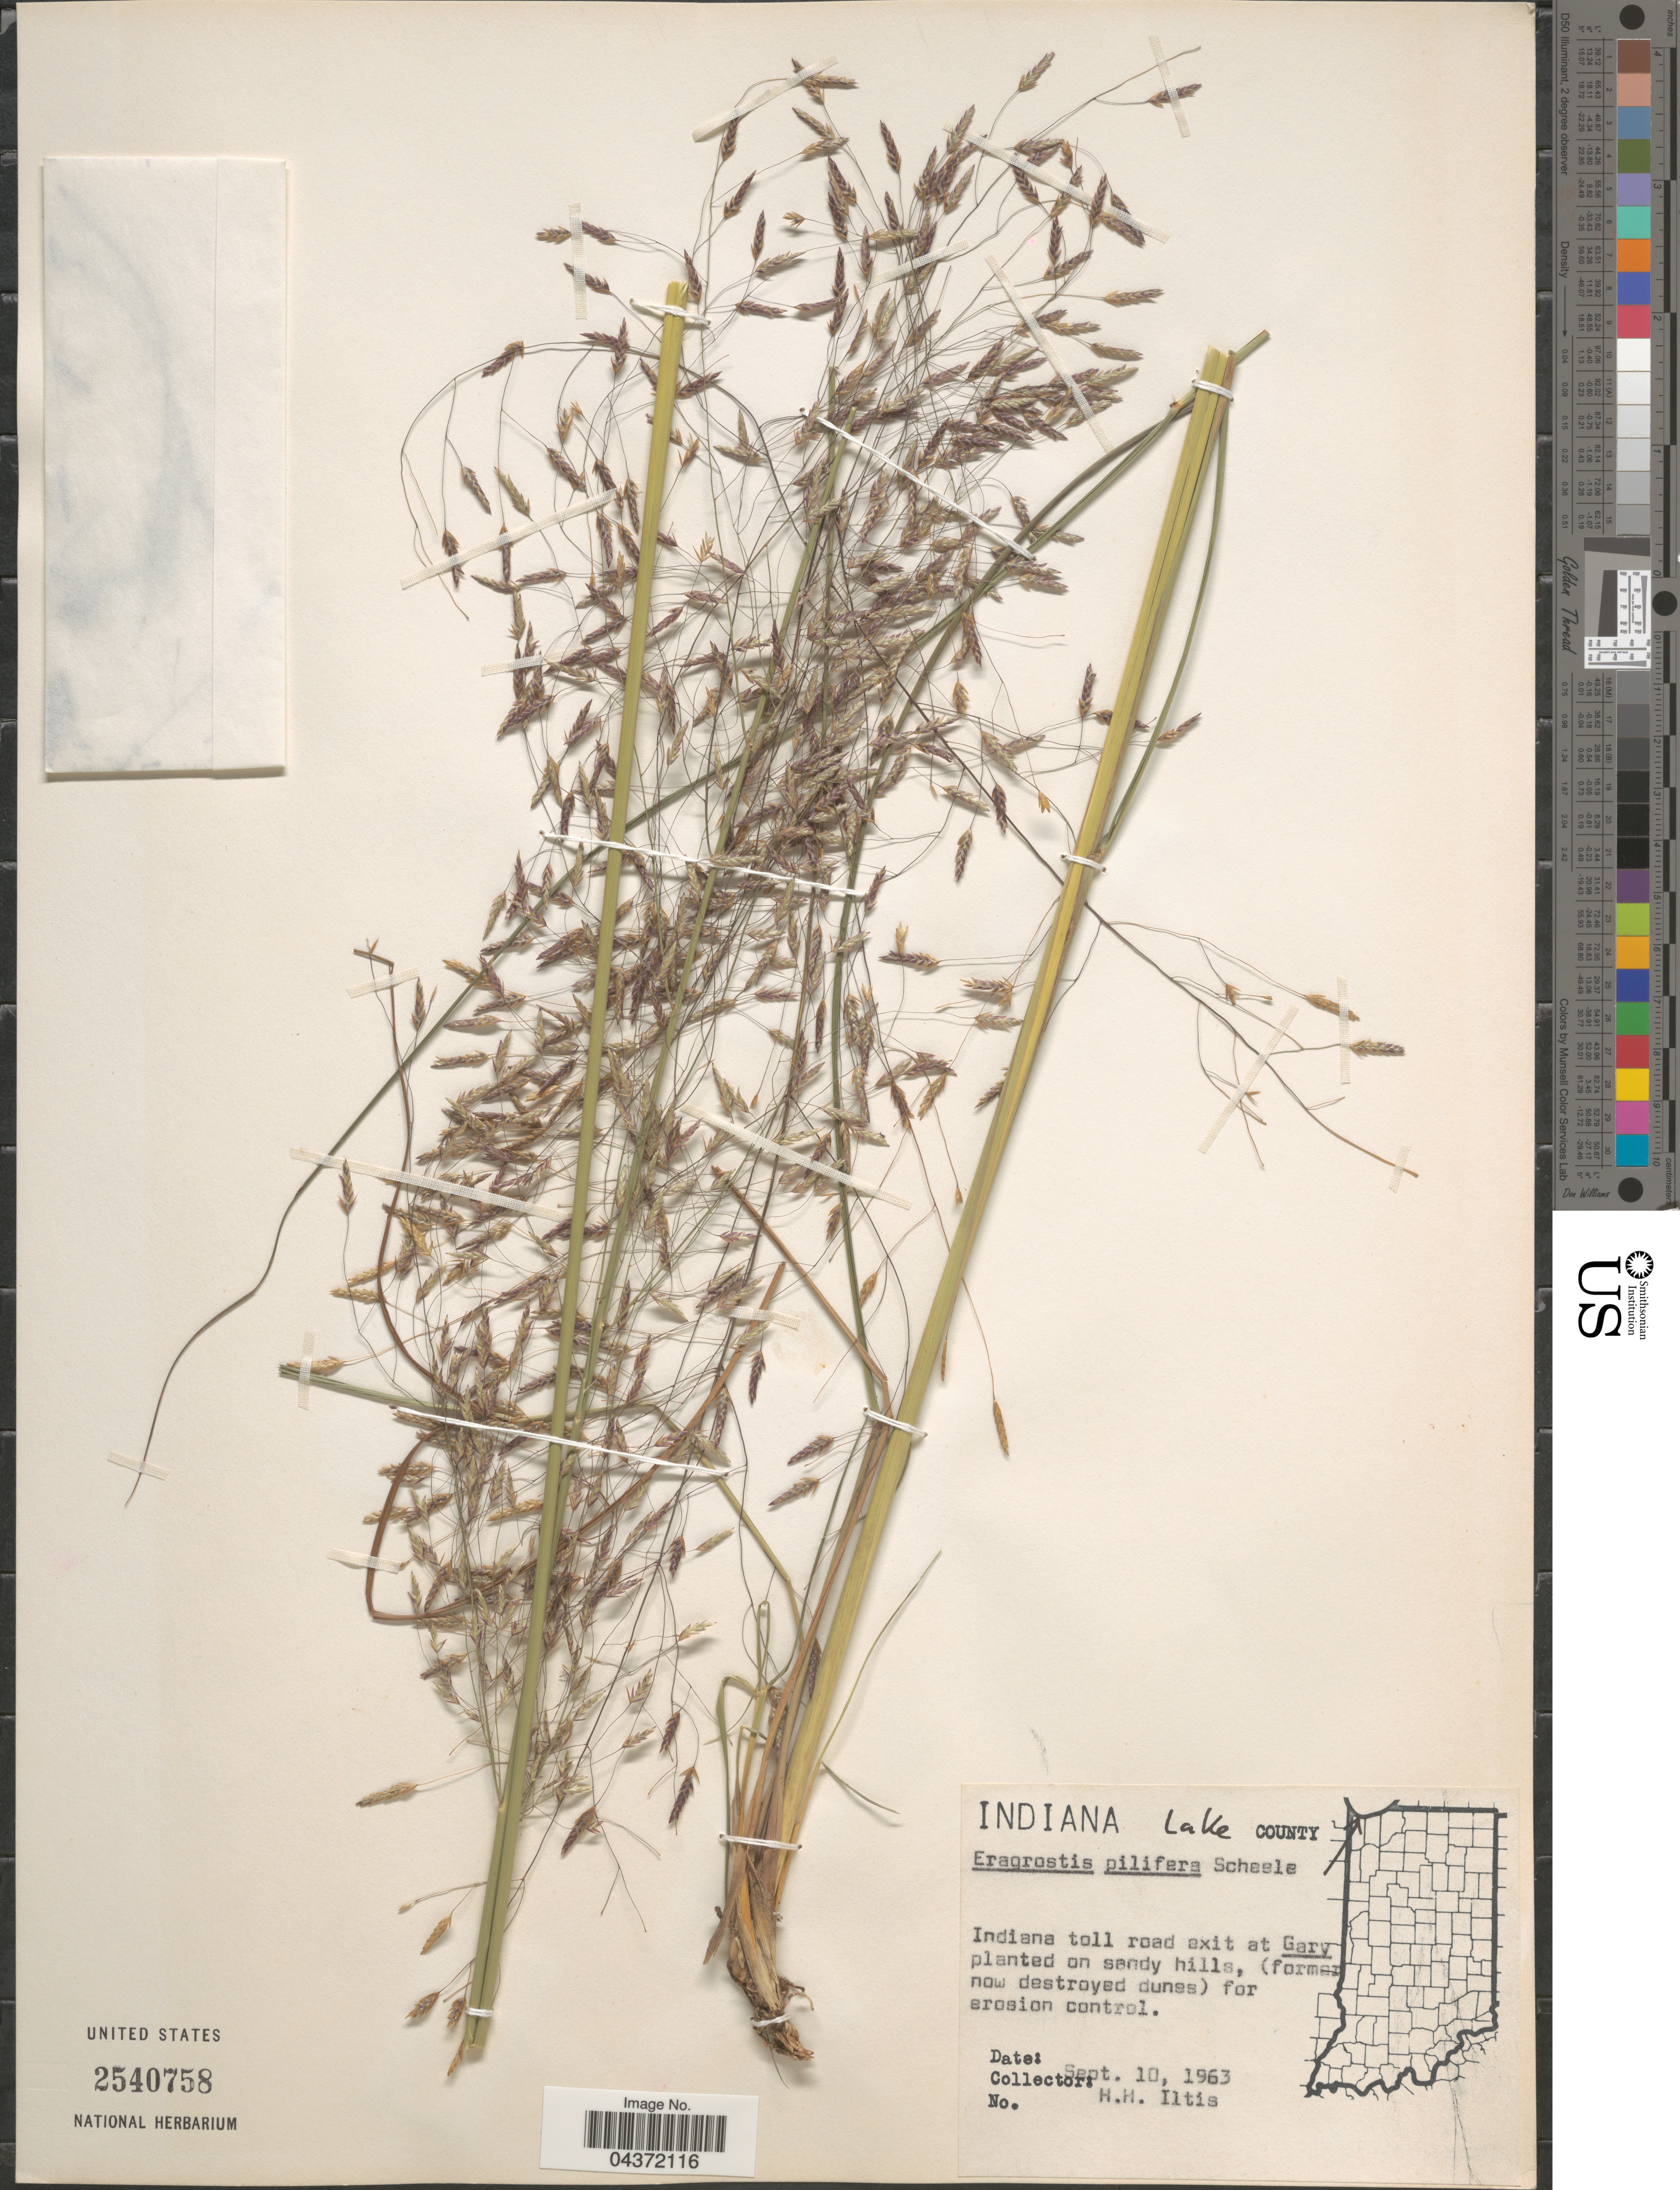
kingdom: Plantae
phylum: Tracheophyta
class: Liliopsida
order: Poales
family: Poaceae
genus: Eragrostis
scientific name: Eragrostis trichodes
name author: (Nutt.) Alph. Wood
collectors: H. H. Iltis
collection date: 1963-09-10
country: United States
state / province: Indiana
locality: Lake County. Indiana toll road exit at Gary.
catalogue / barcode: US 2540758